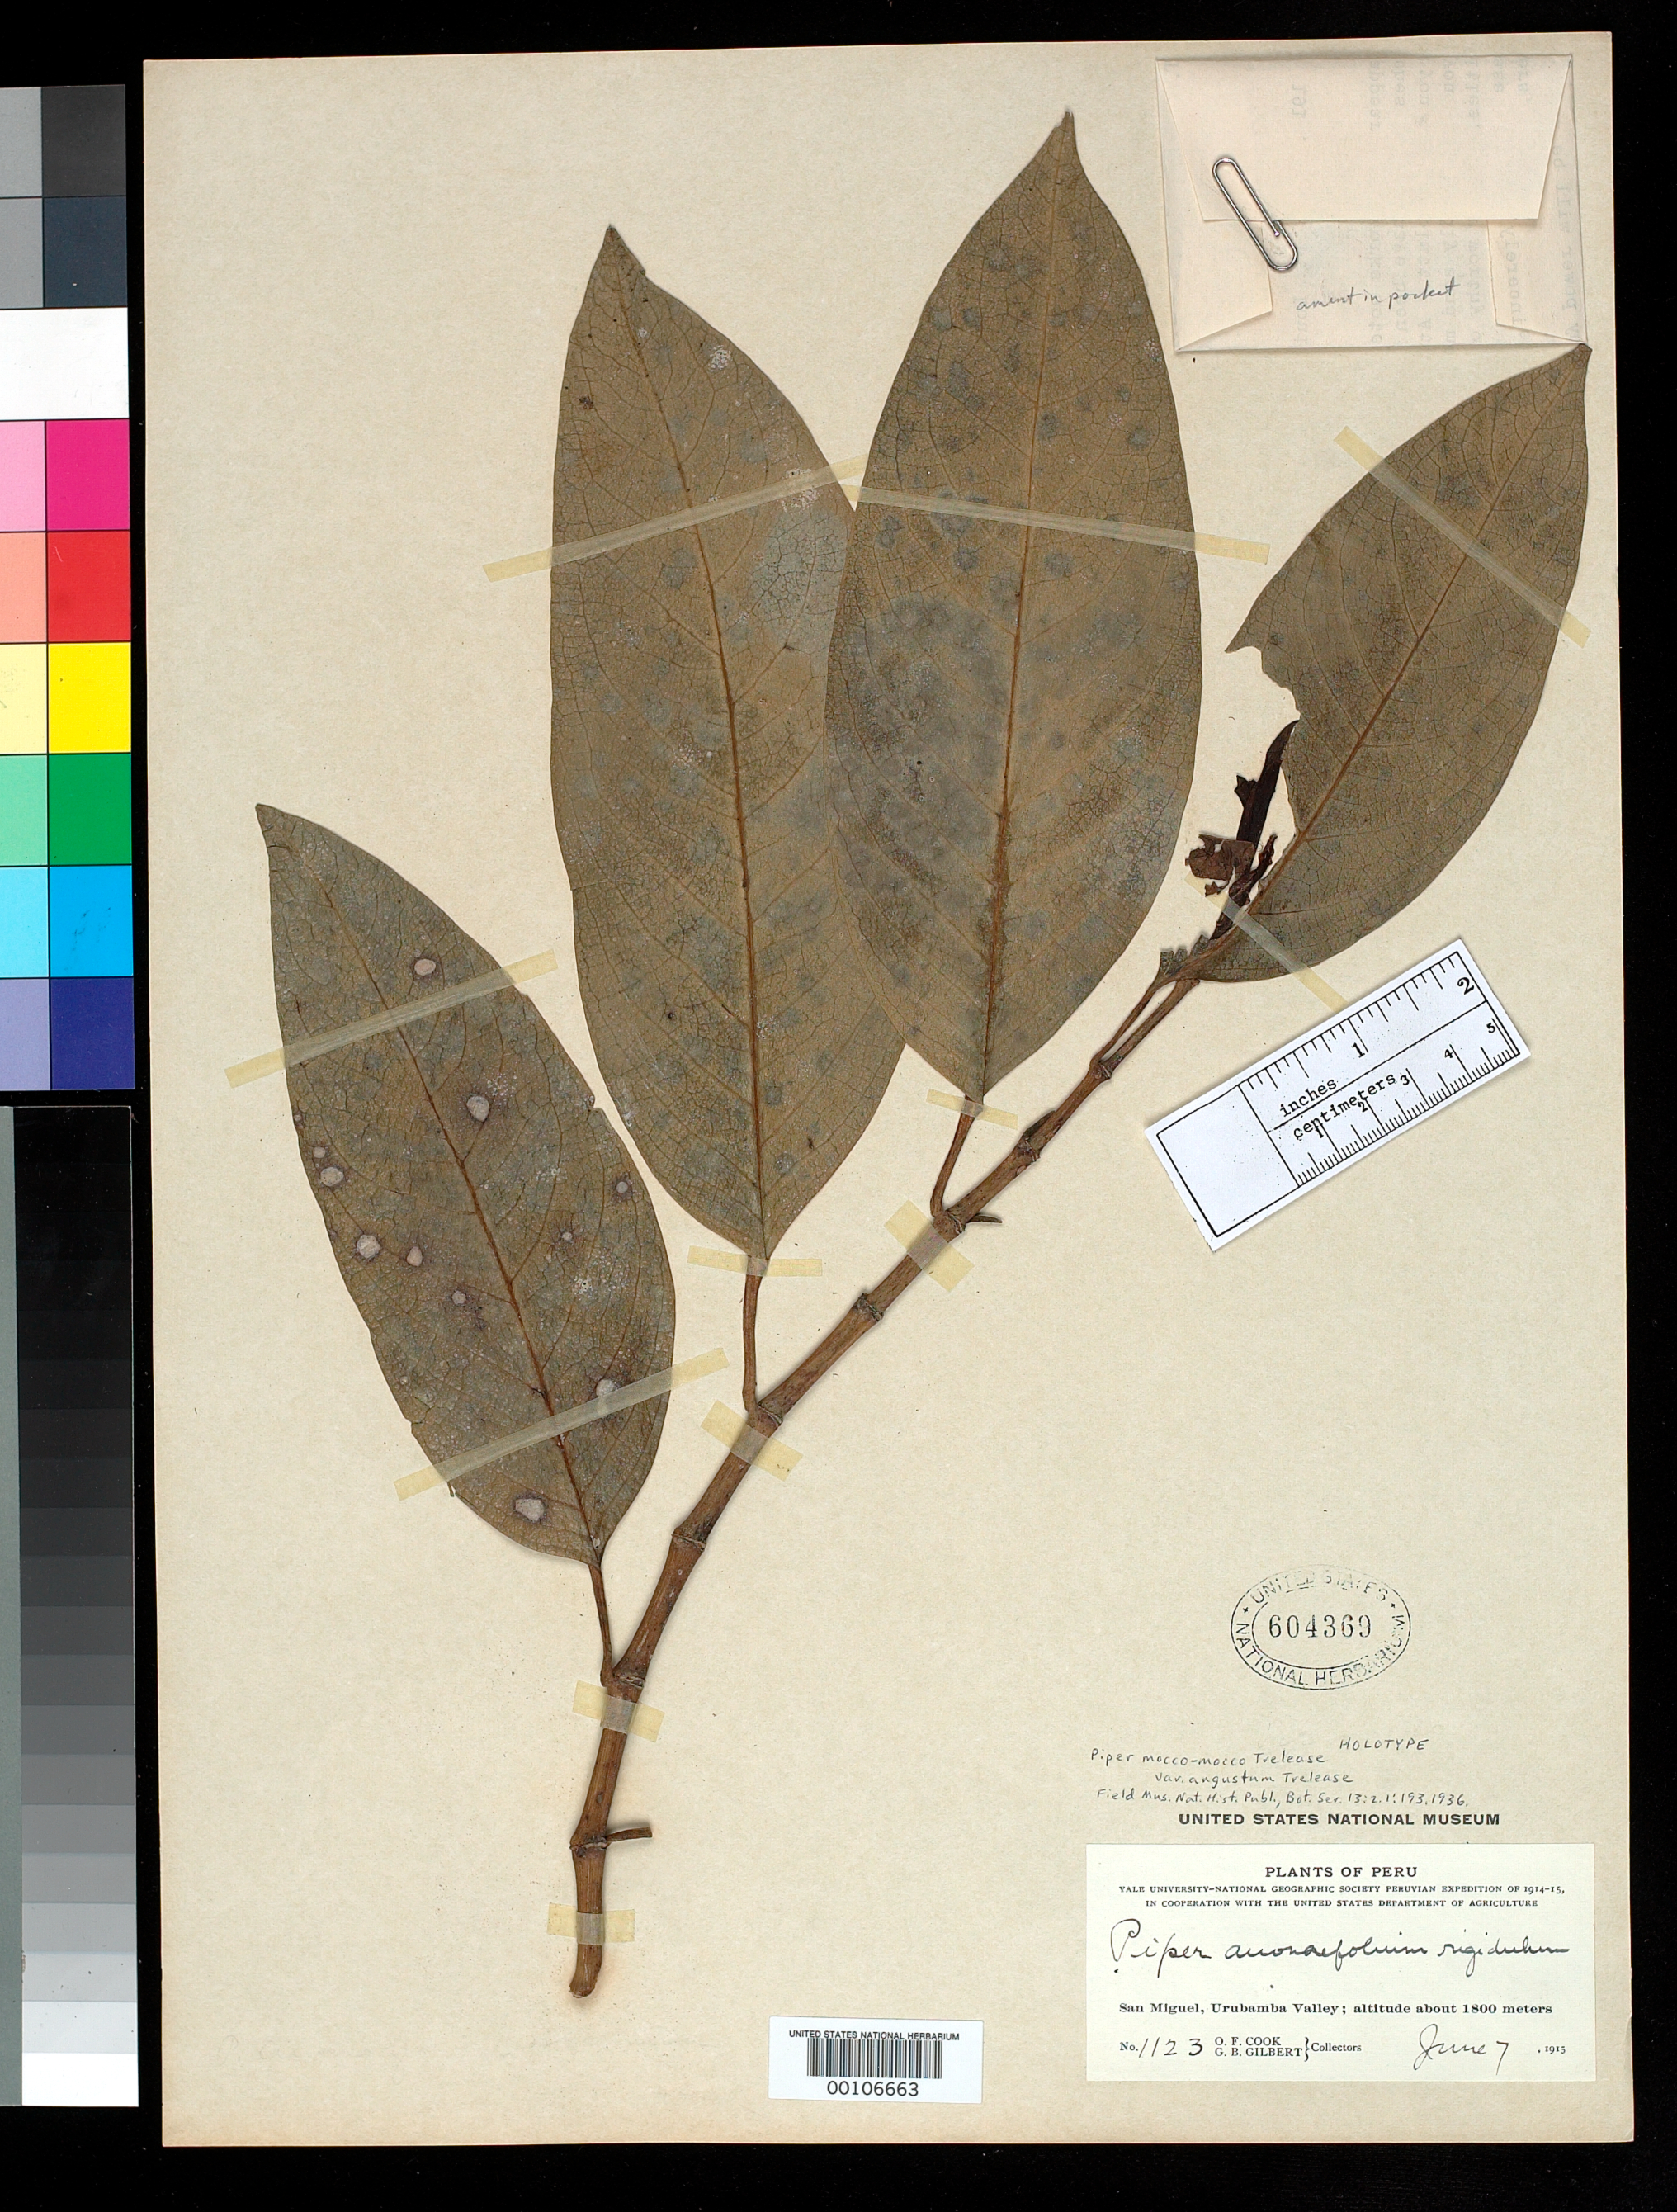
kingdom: Plantae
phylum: Tracheophyta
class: Magnoliopsida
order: Piperales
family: Piperaceae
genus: Piper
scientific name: Piper moccomocco var. angustum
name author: Trel.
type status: Holotype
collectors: O. F. Cook & G. B. Gilbert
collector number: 1123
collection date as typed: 07 Jun 1915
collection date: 1915-06-07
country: Peru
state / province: Cusco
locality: San Miguel, Urubamba Valley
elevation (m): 1800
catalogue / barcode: US 604369